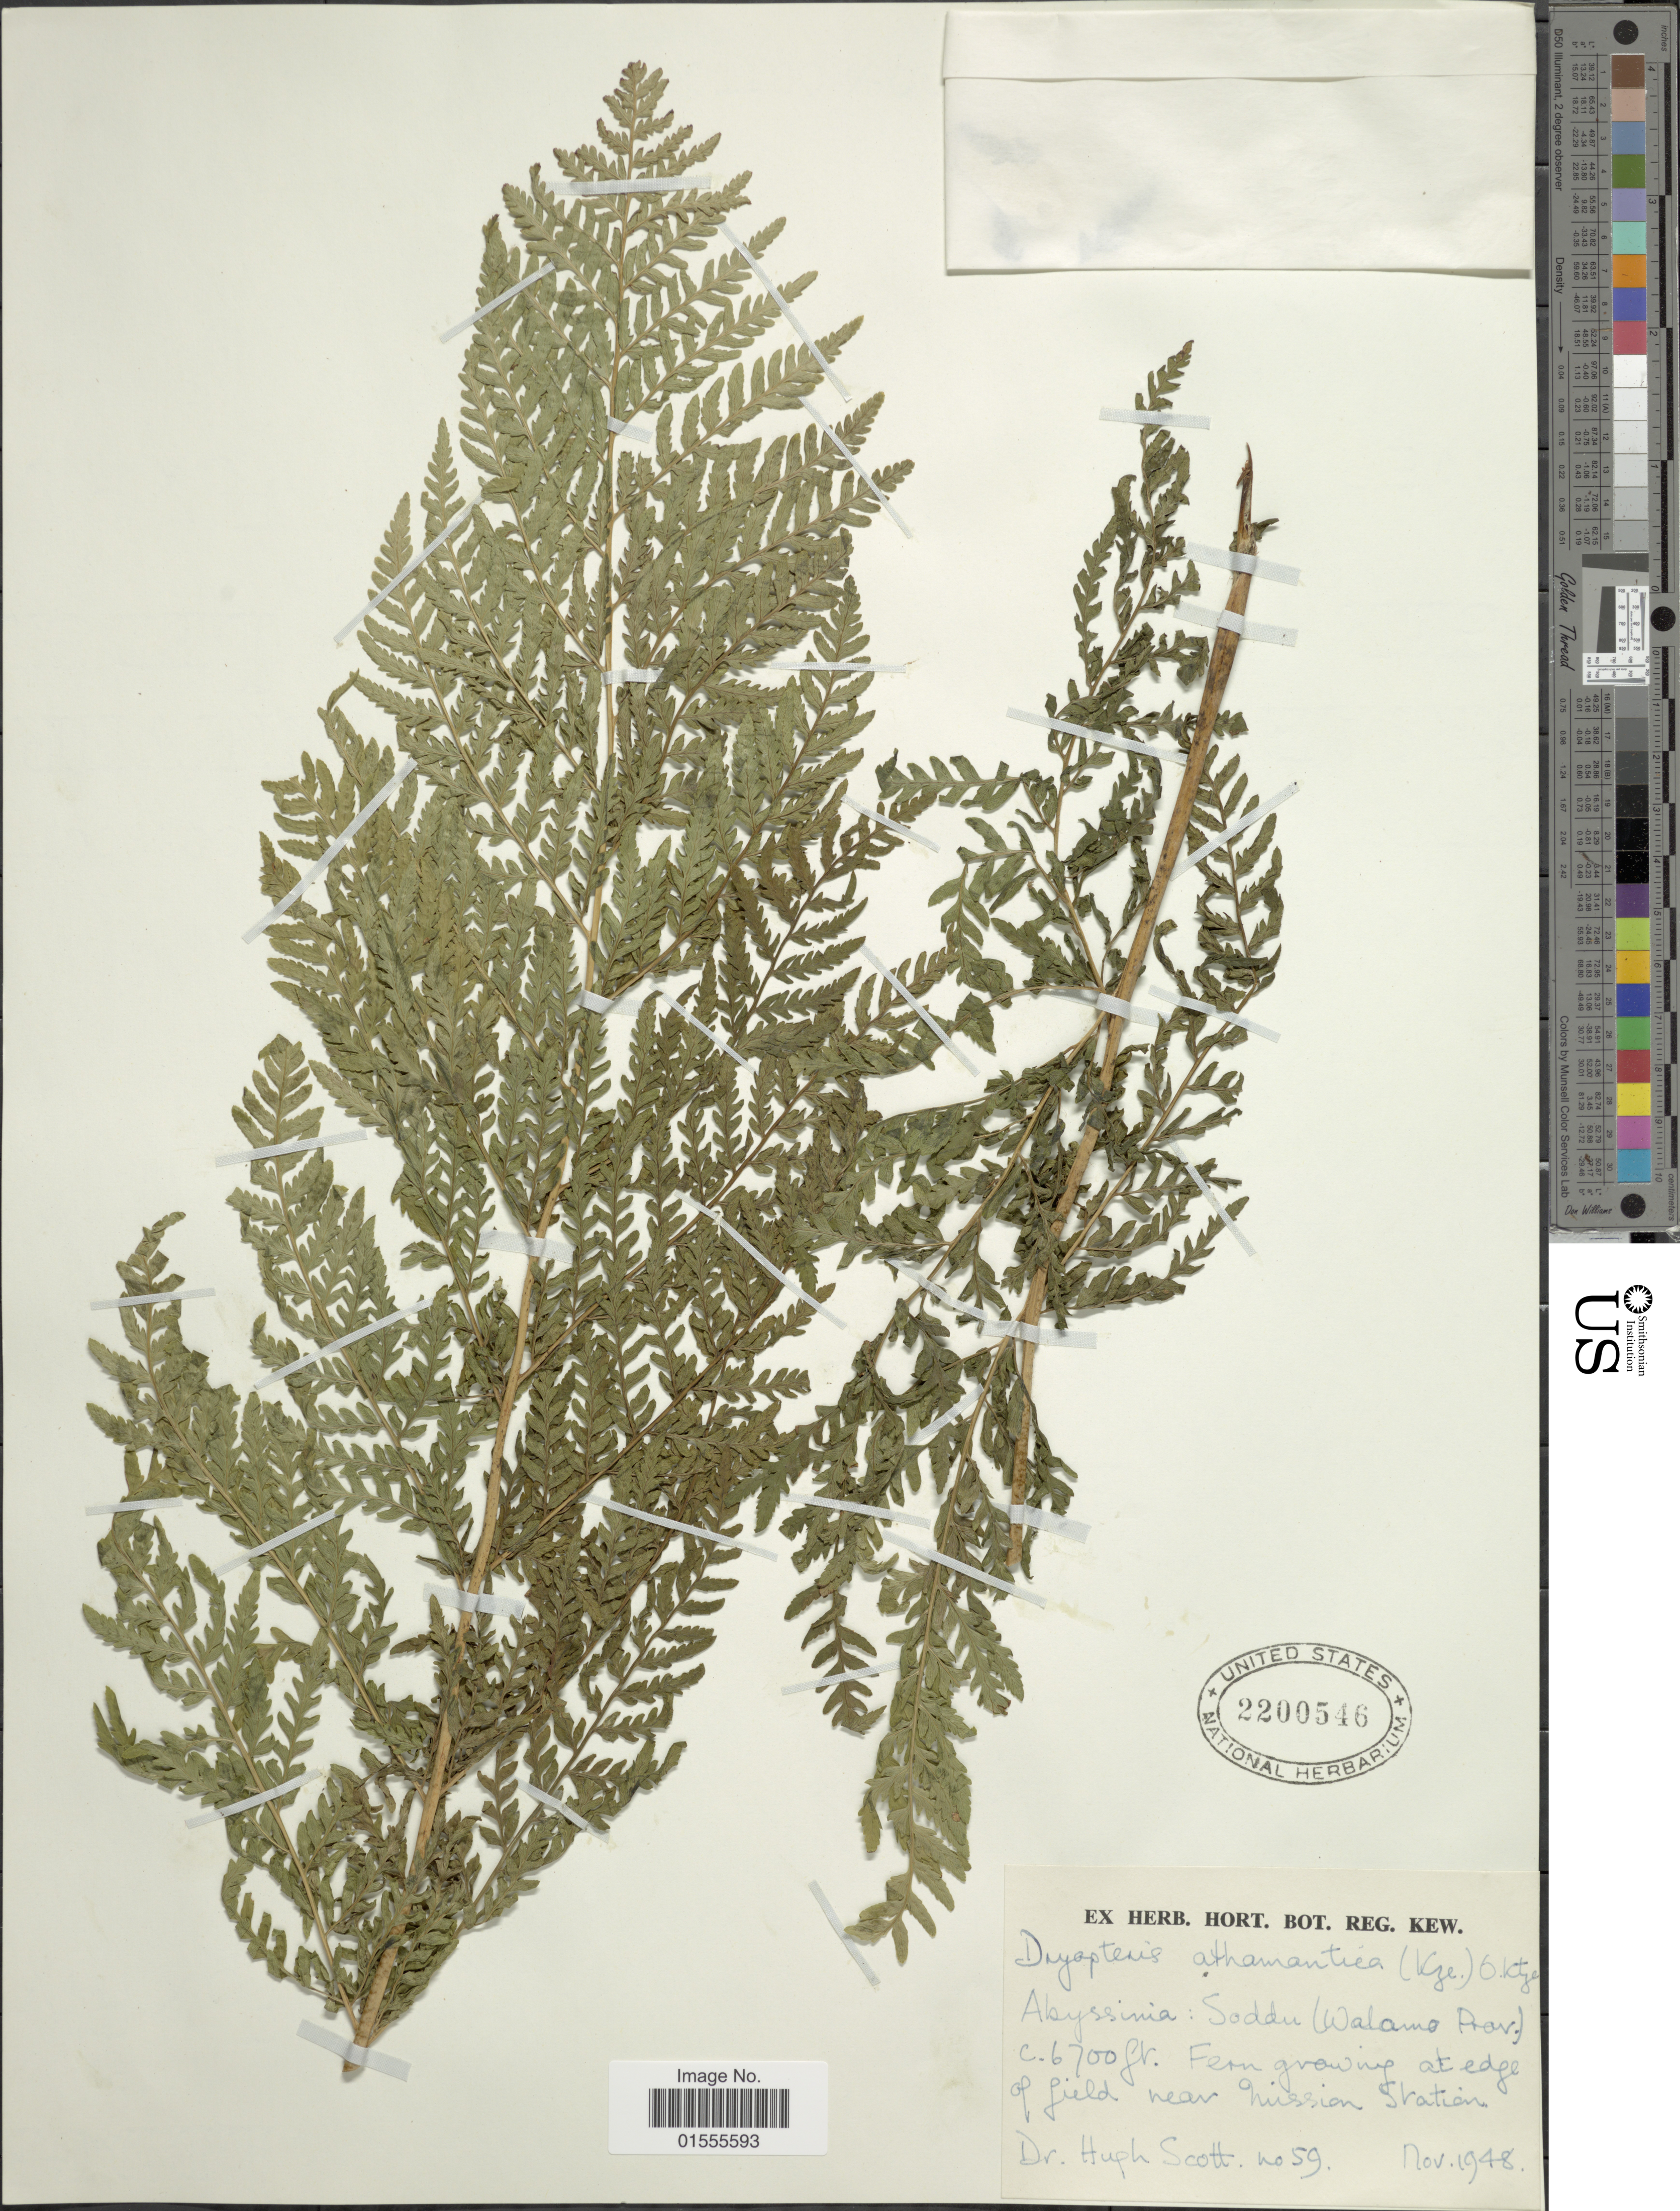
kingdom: Plantae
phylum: Tracheophyta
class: Polypodiopsida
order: Polypodiales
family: Dryopteridaceae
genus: Dryopteris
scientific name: Dryopteris athamantica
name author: (Kunze) Kunze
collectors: H. Scott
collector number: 59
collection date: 1948-11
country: Eritrea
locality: Abyssinia: Soddu (Walamo Prov)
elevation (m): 2042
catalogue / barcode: US 2200546